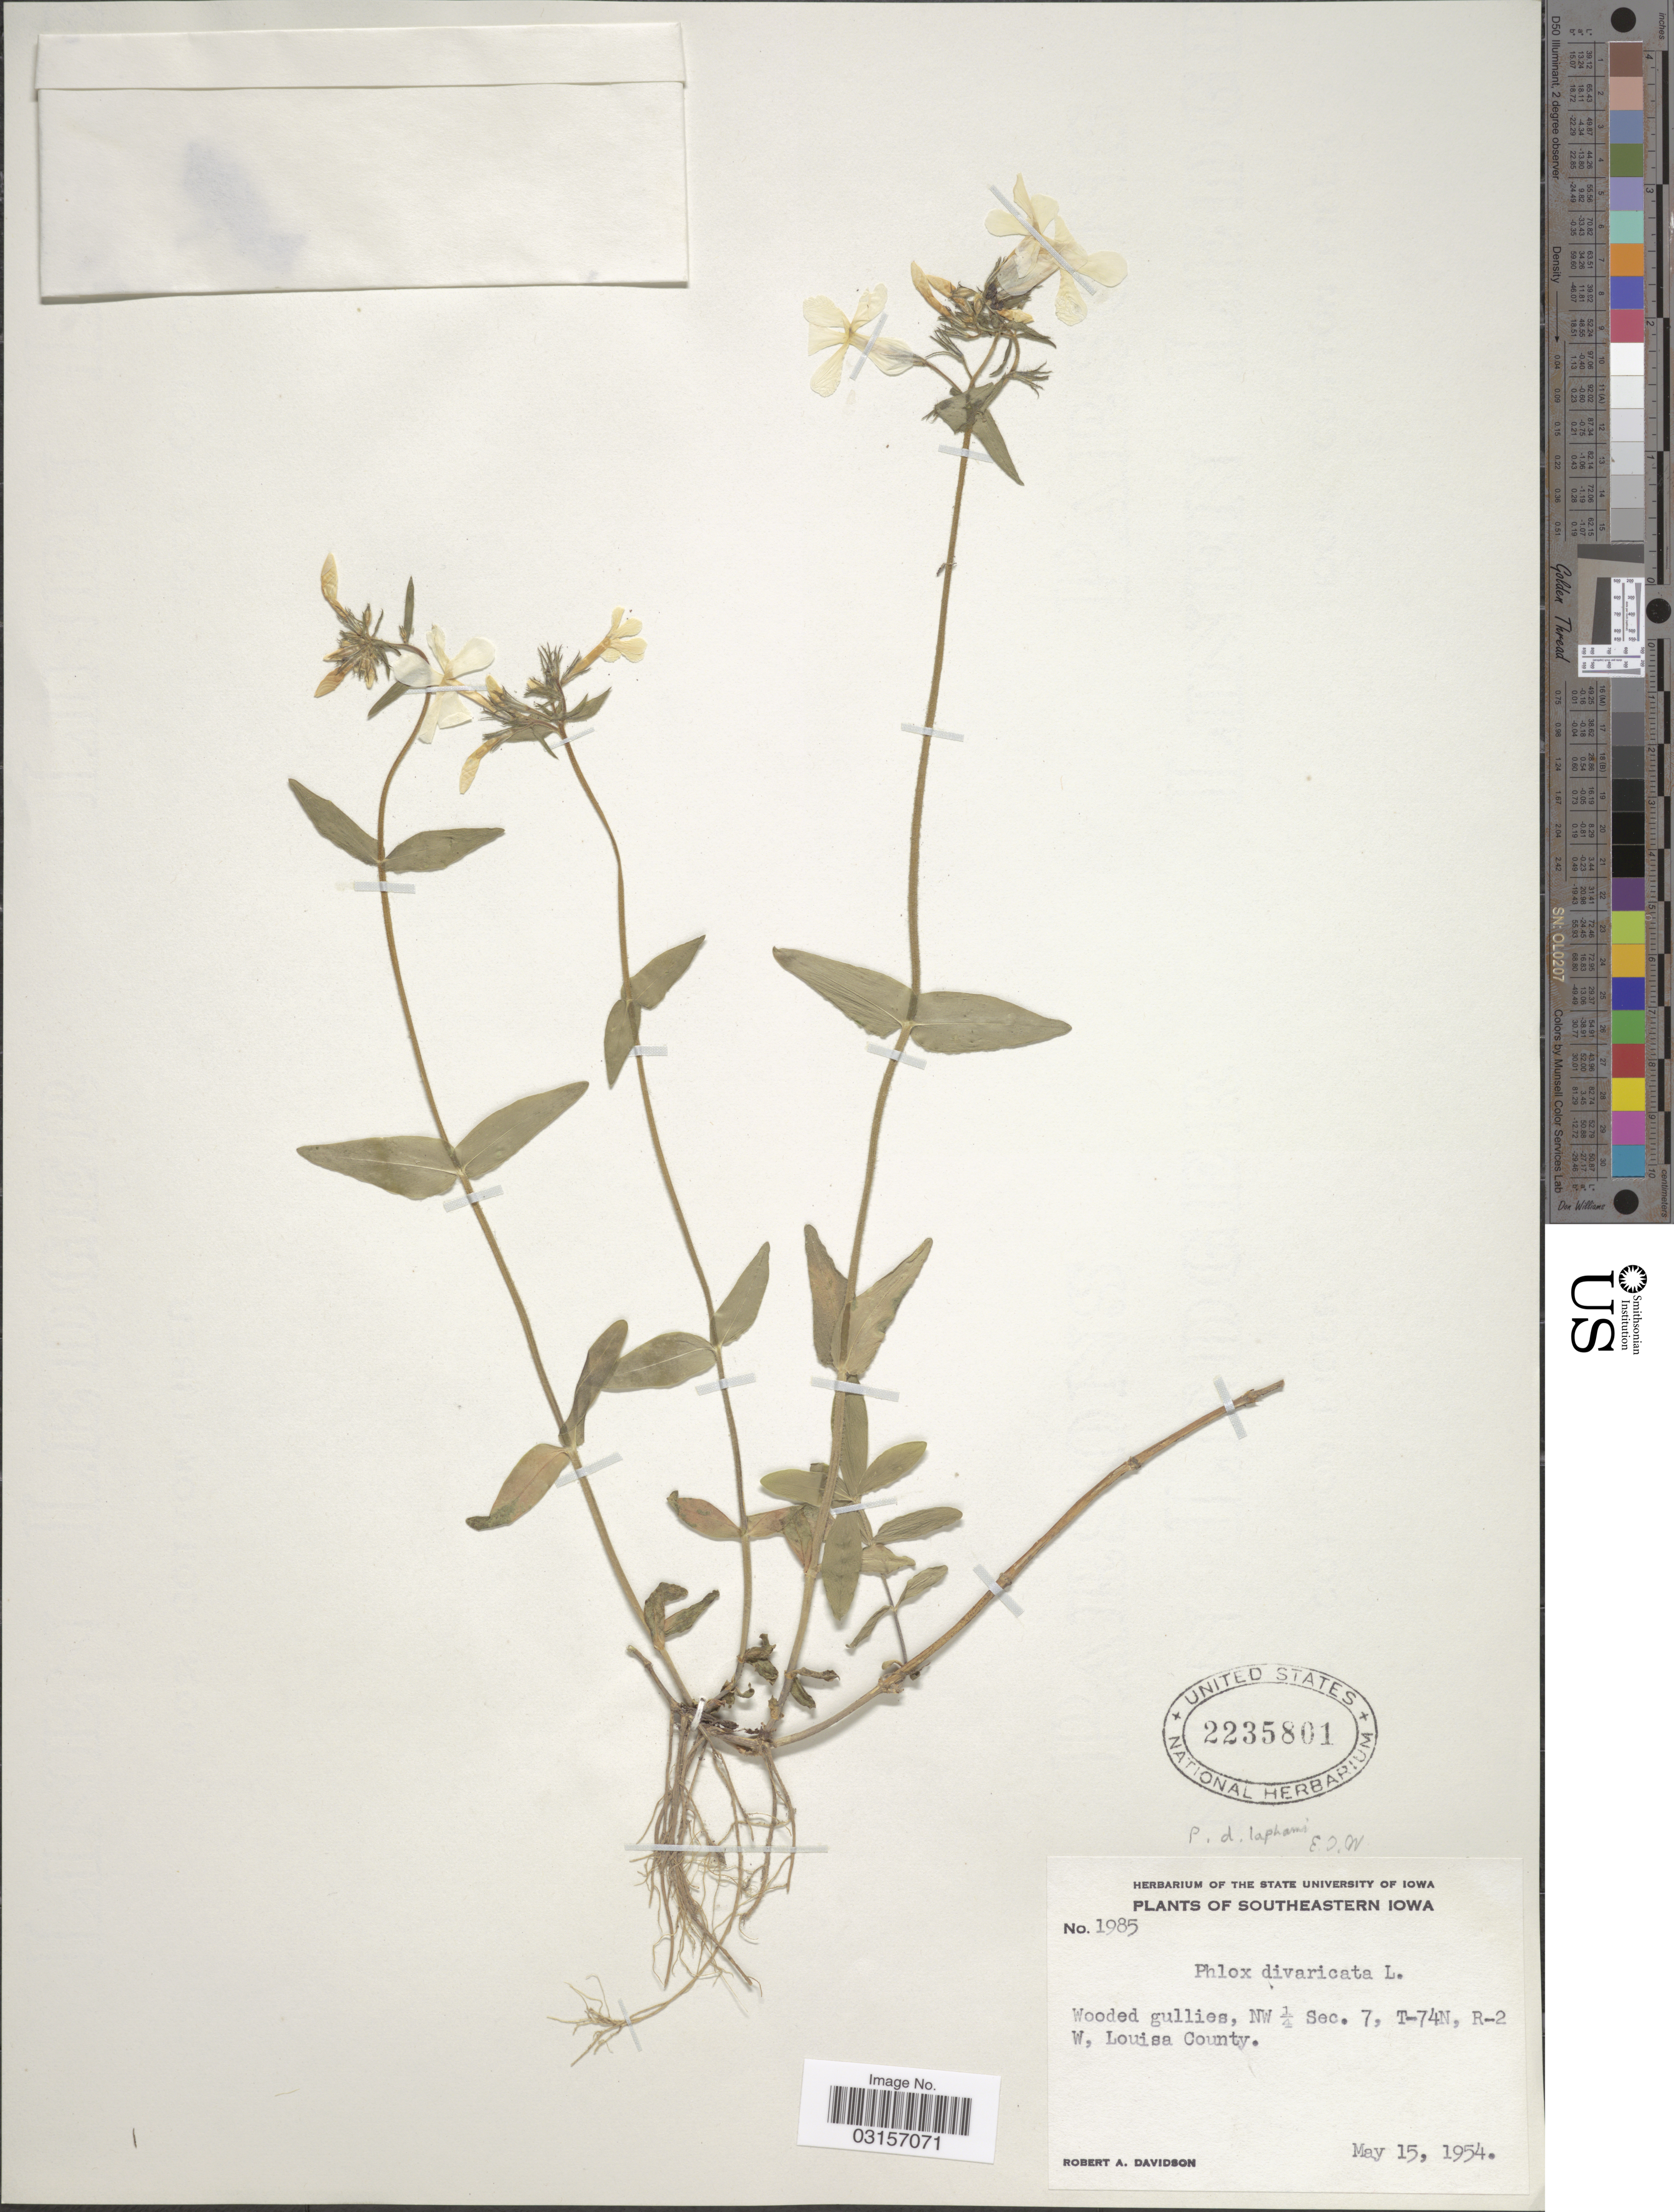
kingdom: Plantae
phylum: Tracheophyta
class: Magnoliopsida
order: Ericales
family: Polemoniaceae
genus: Phlox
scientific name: Phlox divaricata subsp. laphamii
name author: (Alph. Wood) Wherry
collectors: R. A. Davidson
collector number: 1985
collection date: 1954-05-15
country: United States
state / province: Iowa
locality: Southeastern Iowa, NW ¼ Sec. 7, T-74N, R-2 W, Louisa County.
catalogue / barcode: US 2235801